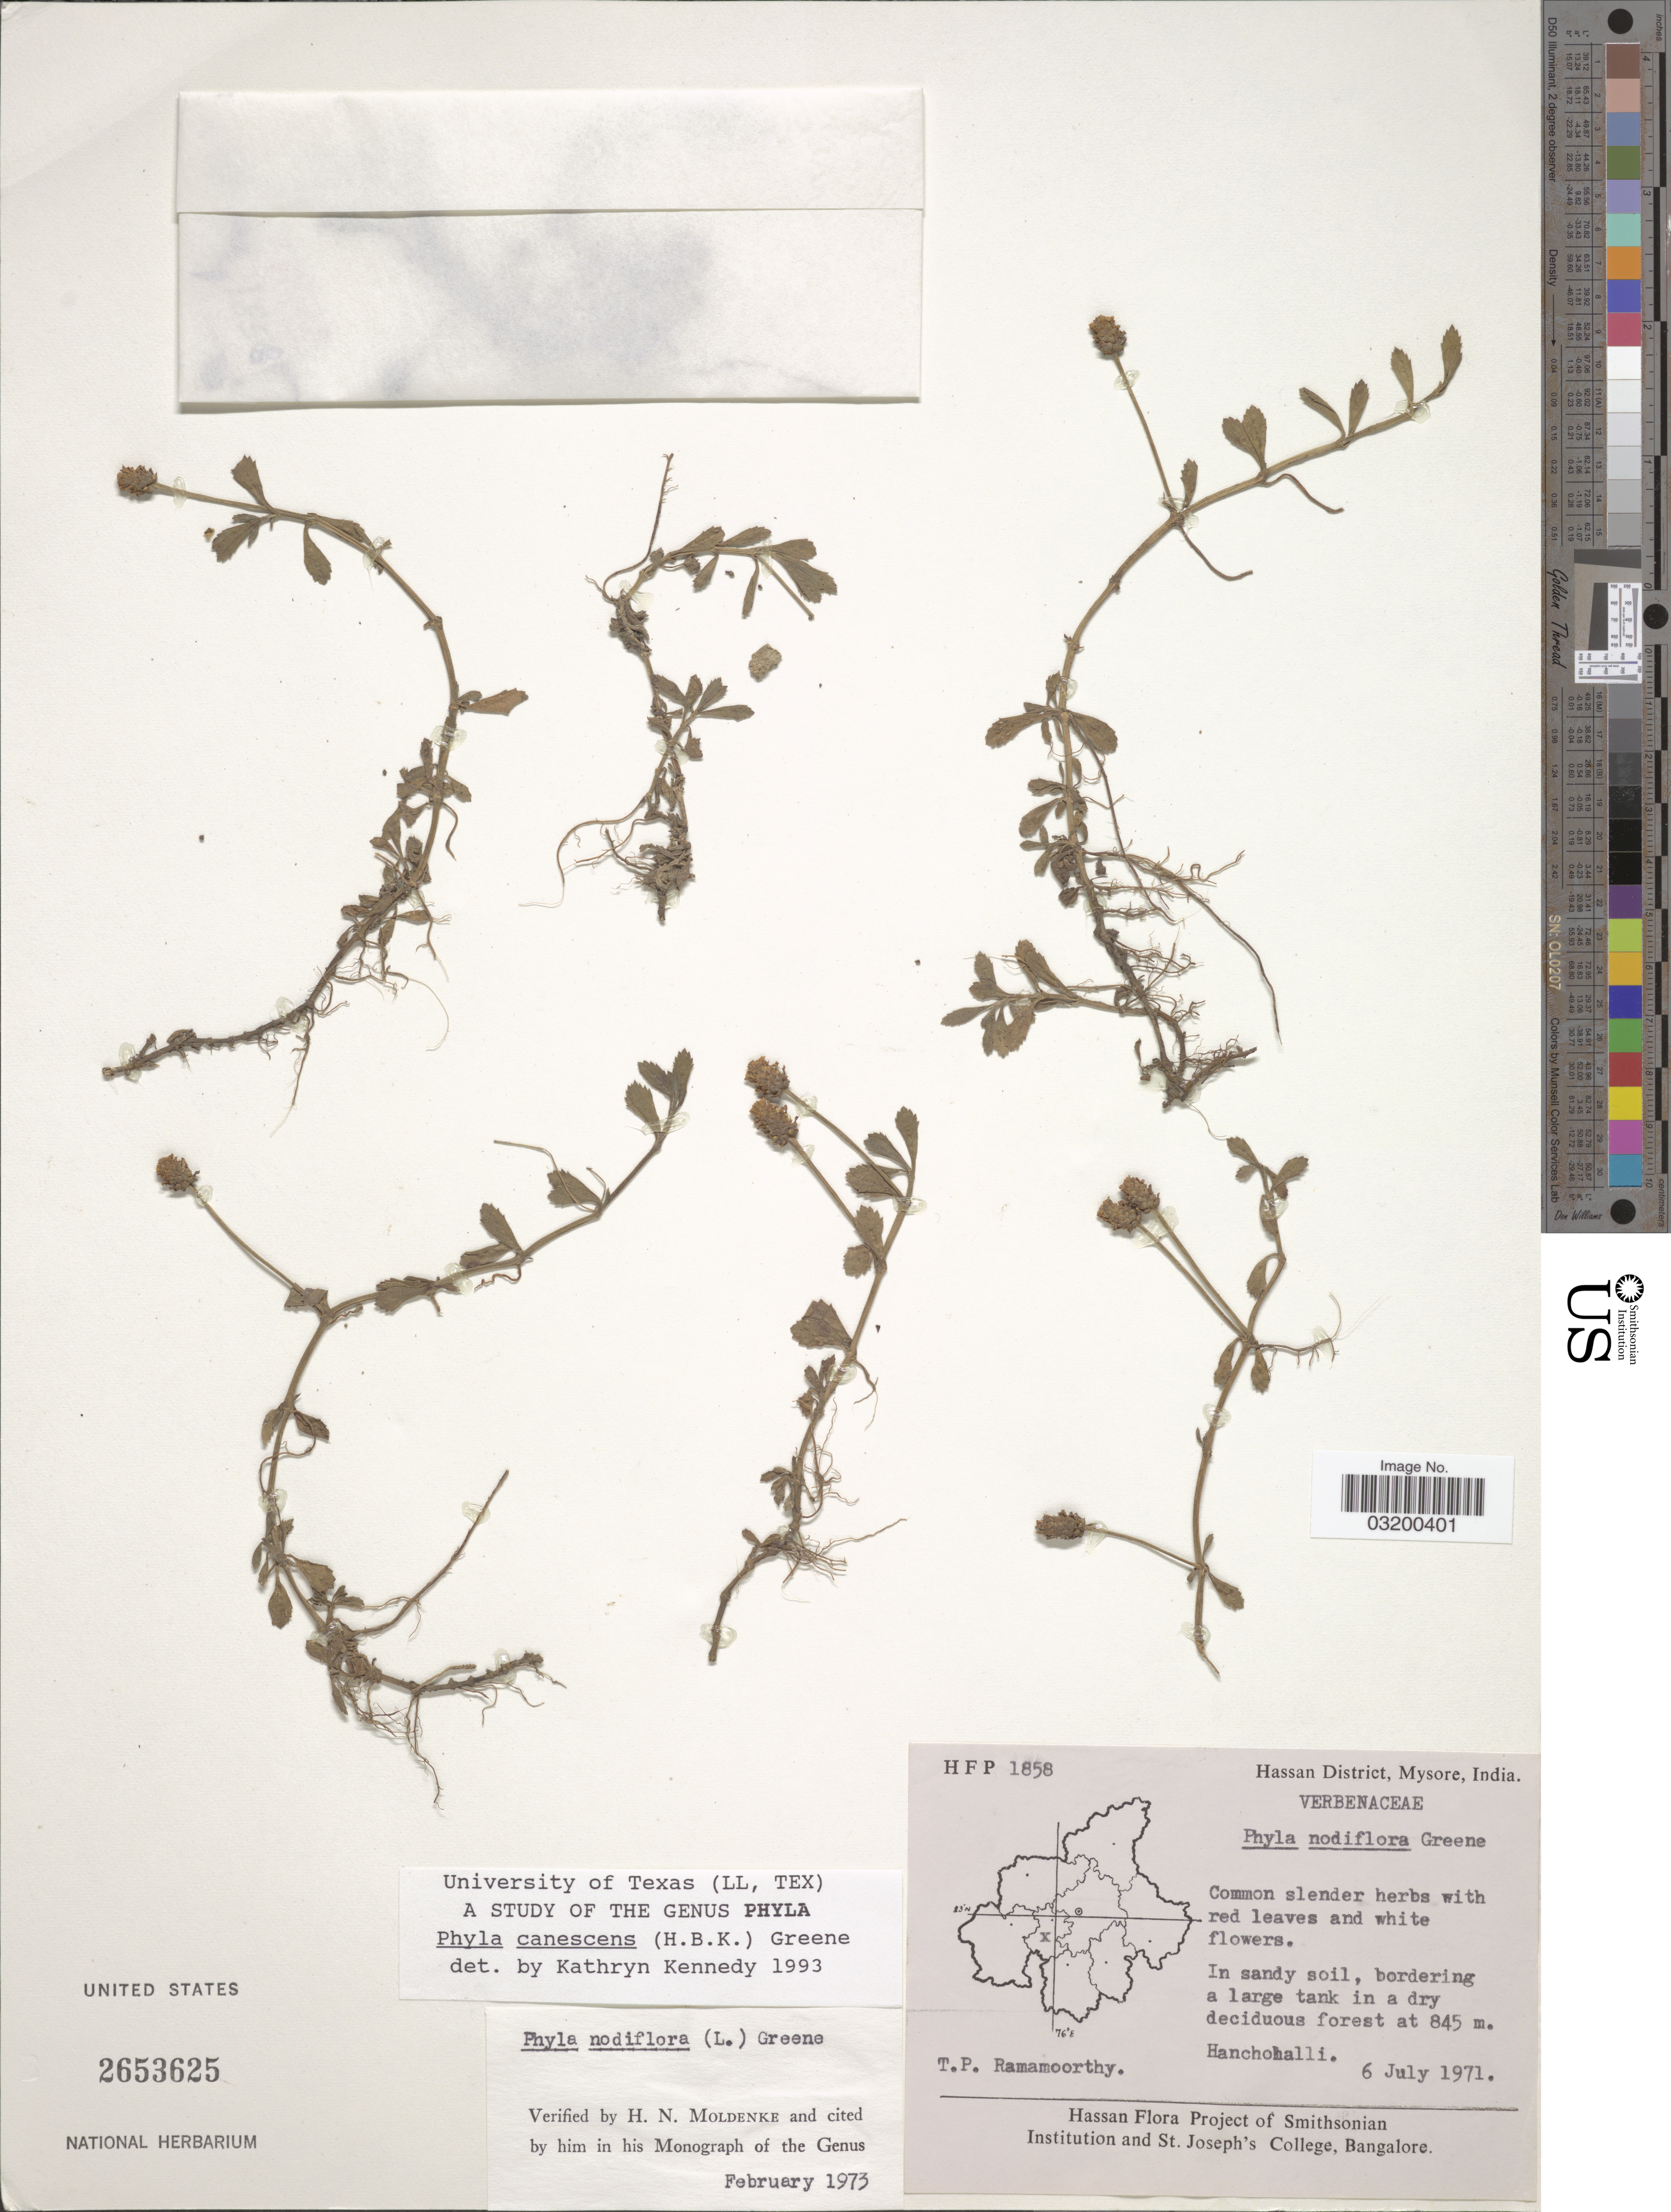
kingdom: Plantae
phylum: Tracheophyta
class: Magnoliopsida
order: Lamiales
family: Verbenaceae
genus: Phyla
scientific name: Phyla canescens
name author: (Kunth) S.W. Greene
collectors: T. P. Ramamoorthy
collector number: HFP1858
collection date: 1971-07-06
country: India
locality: Hassan District, Mysore. Hanchohalli.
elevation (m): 845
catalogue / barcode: US 2653625